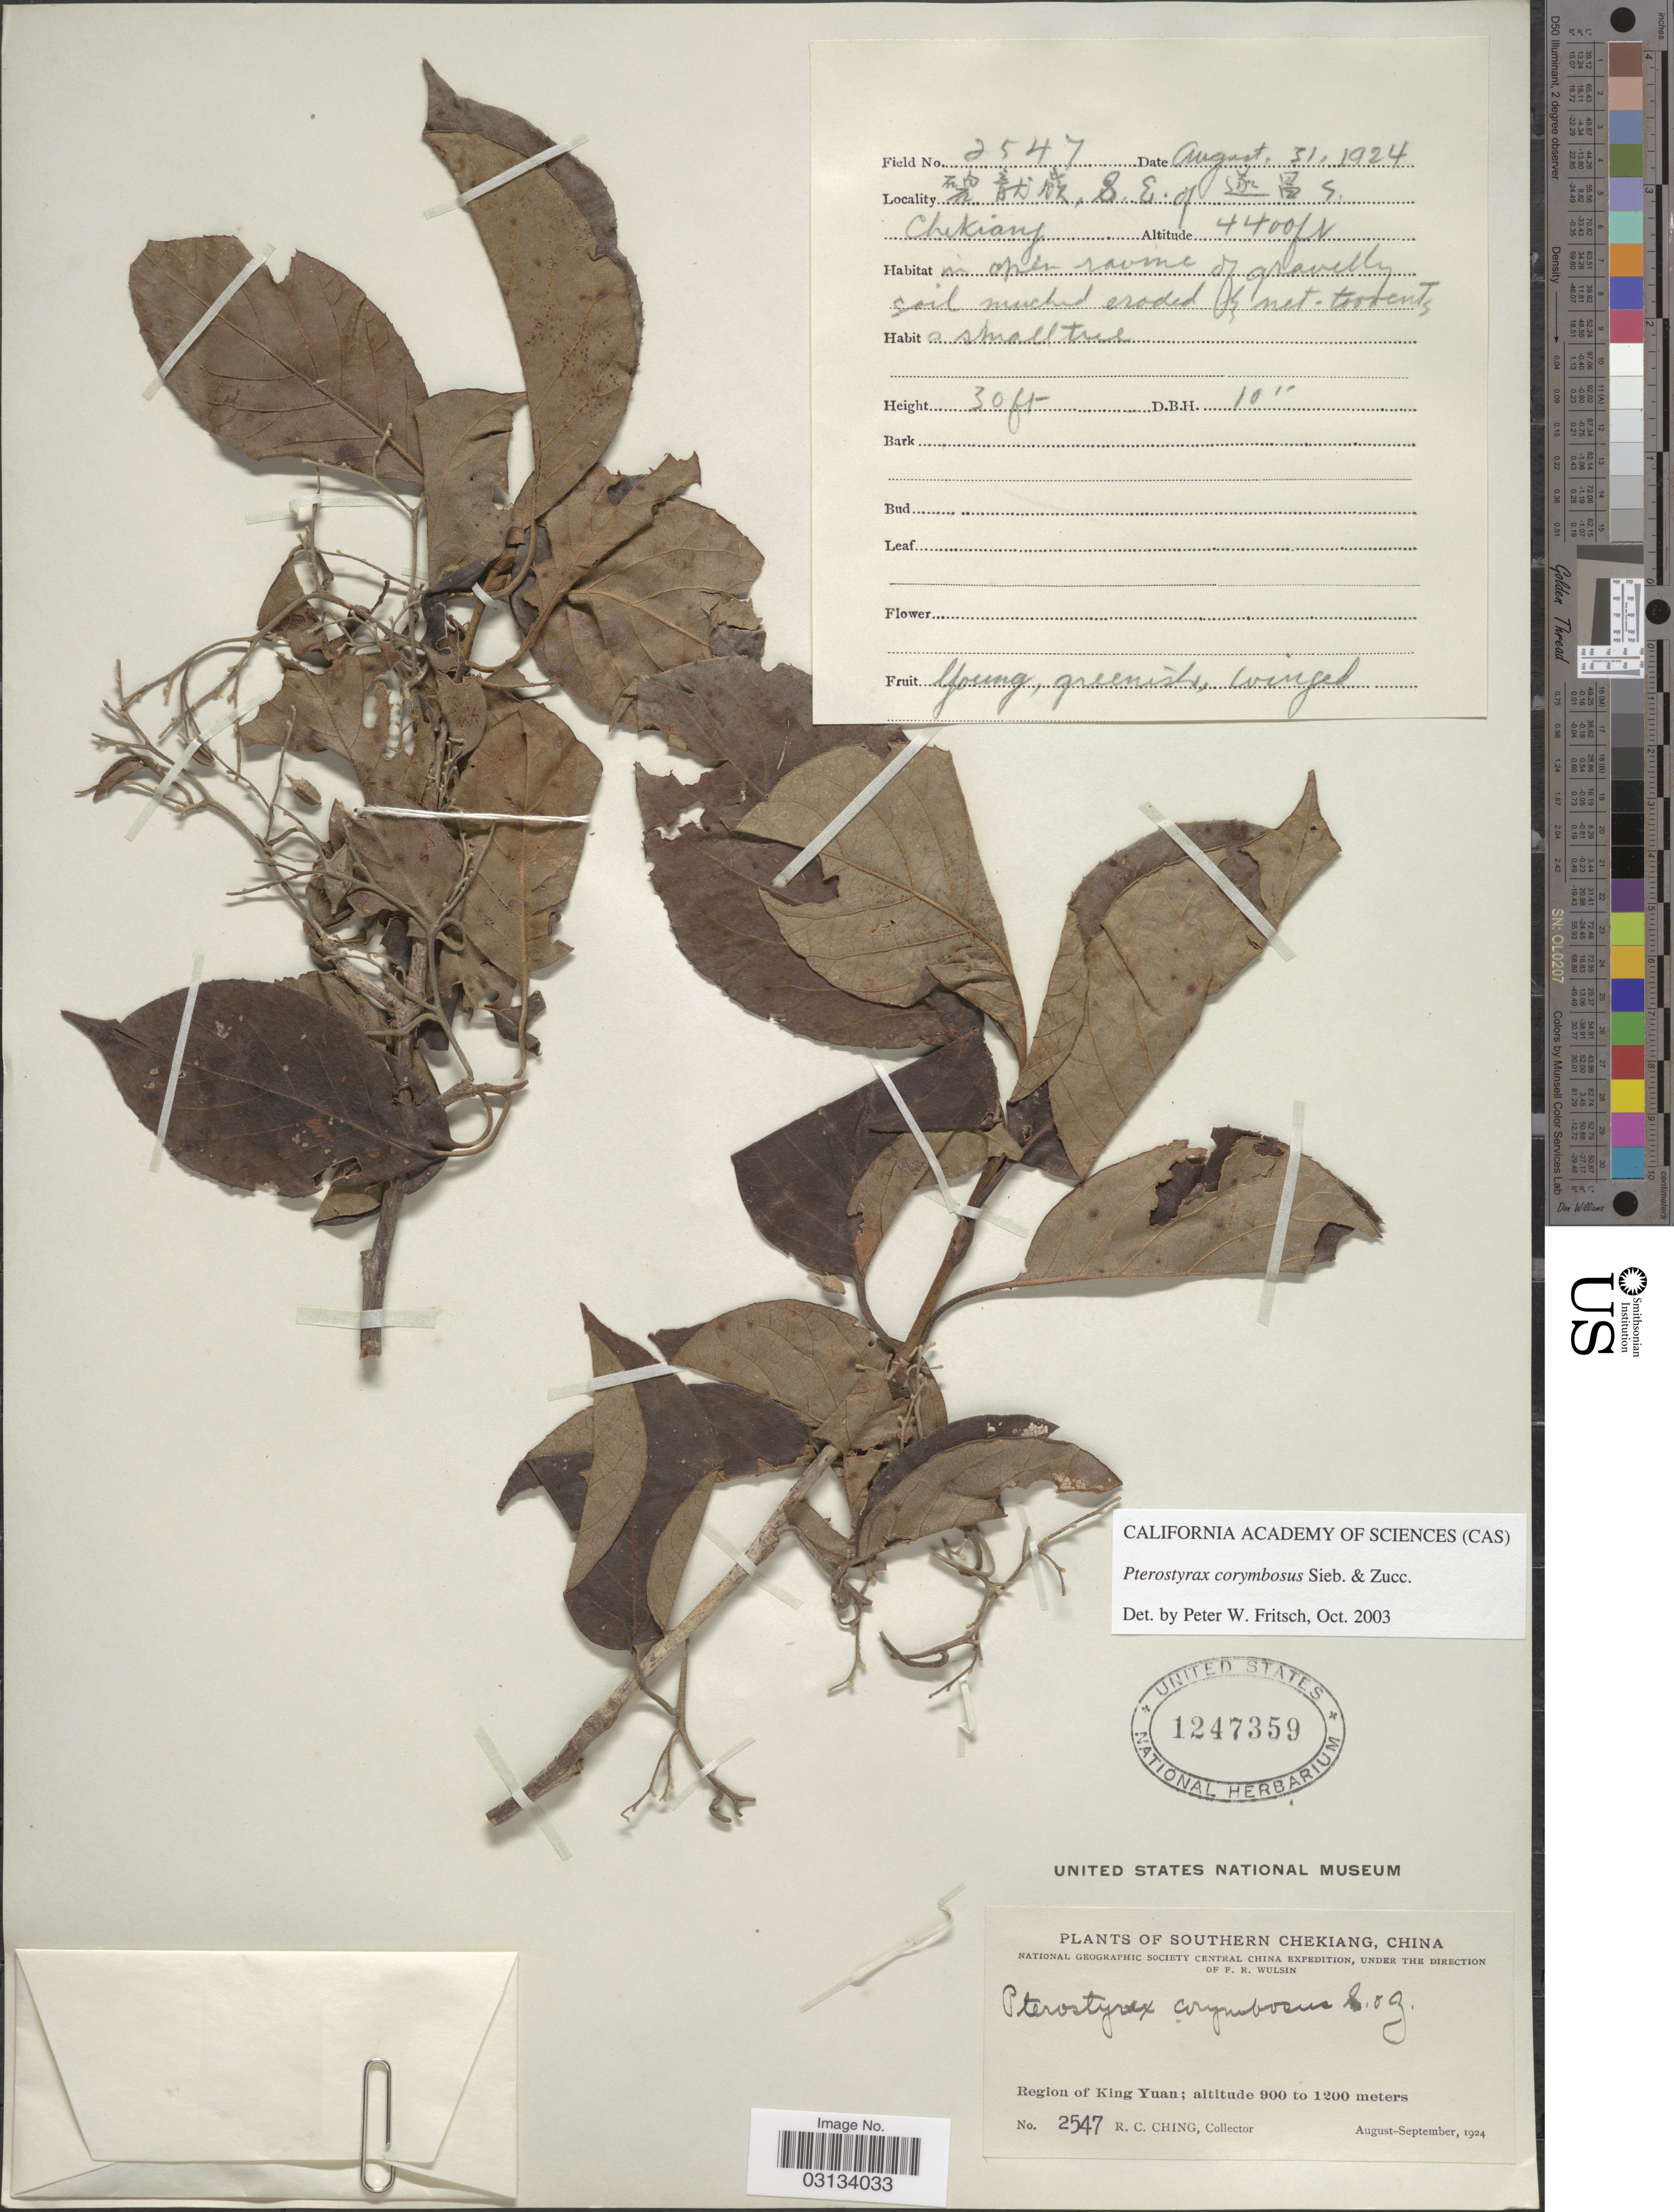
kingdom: Plantae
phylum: Tracheophyta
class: Magnoliopsida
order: Ericales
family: Styracaceae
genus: Pterostyrax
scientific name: Pterostyrax corymbosus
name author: Siebold & Zucc.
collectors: R. C. Ching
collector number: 2547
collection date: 1924-08-31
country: China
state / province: Zhejiang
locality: Southern Chekiang. Region of King Yuan.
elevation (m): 1341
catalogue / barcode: US 1247359